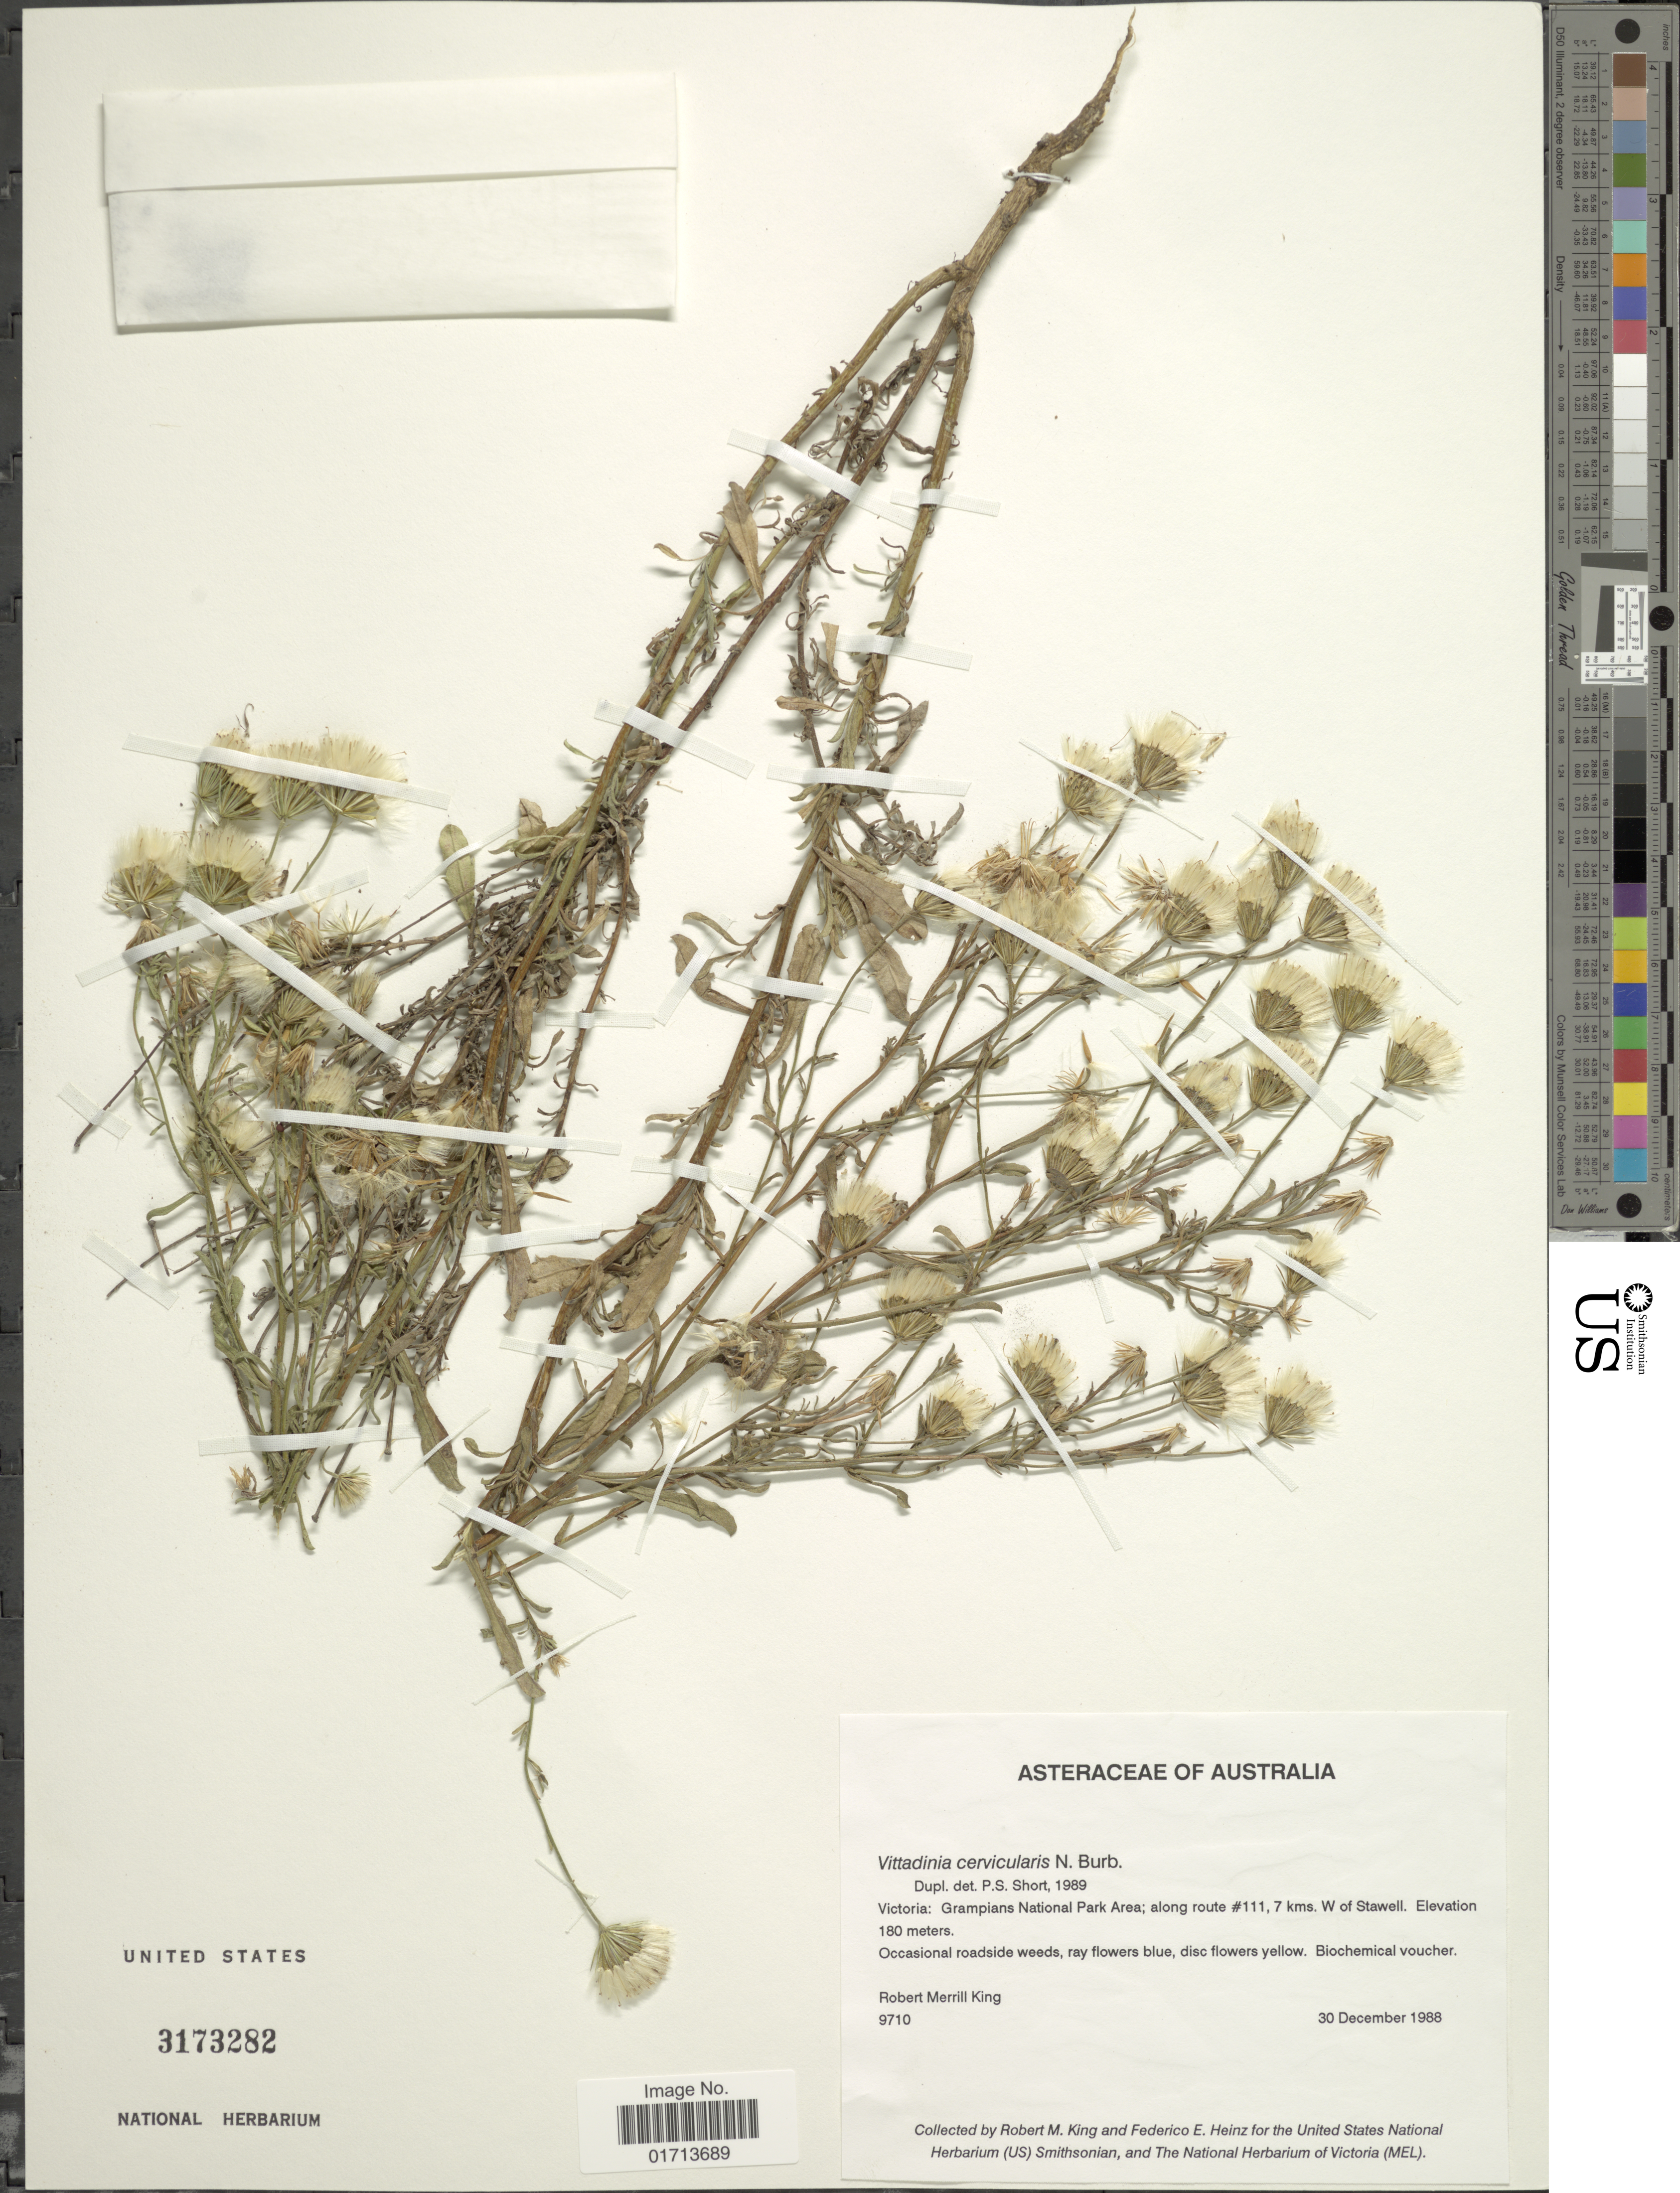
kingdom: Plantae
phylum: Tracheophyta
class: Magnoliopsida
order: Asterales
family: Asteraceae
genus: Vittadinia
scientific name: Vittadinia cervicularis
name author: N.T. Burb.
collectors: R. M. King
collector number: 9710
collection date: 1988-12-30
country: Australia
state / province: Victoria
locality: Victoria: Grampians National Park Area; along route #111, 7 kms. W of Stawell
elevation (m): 180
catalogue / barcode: US 3173282